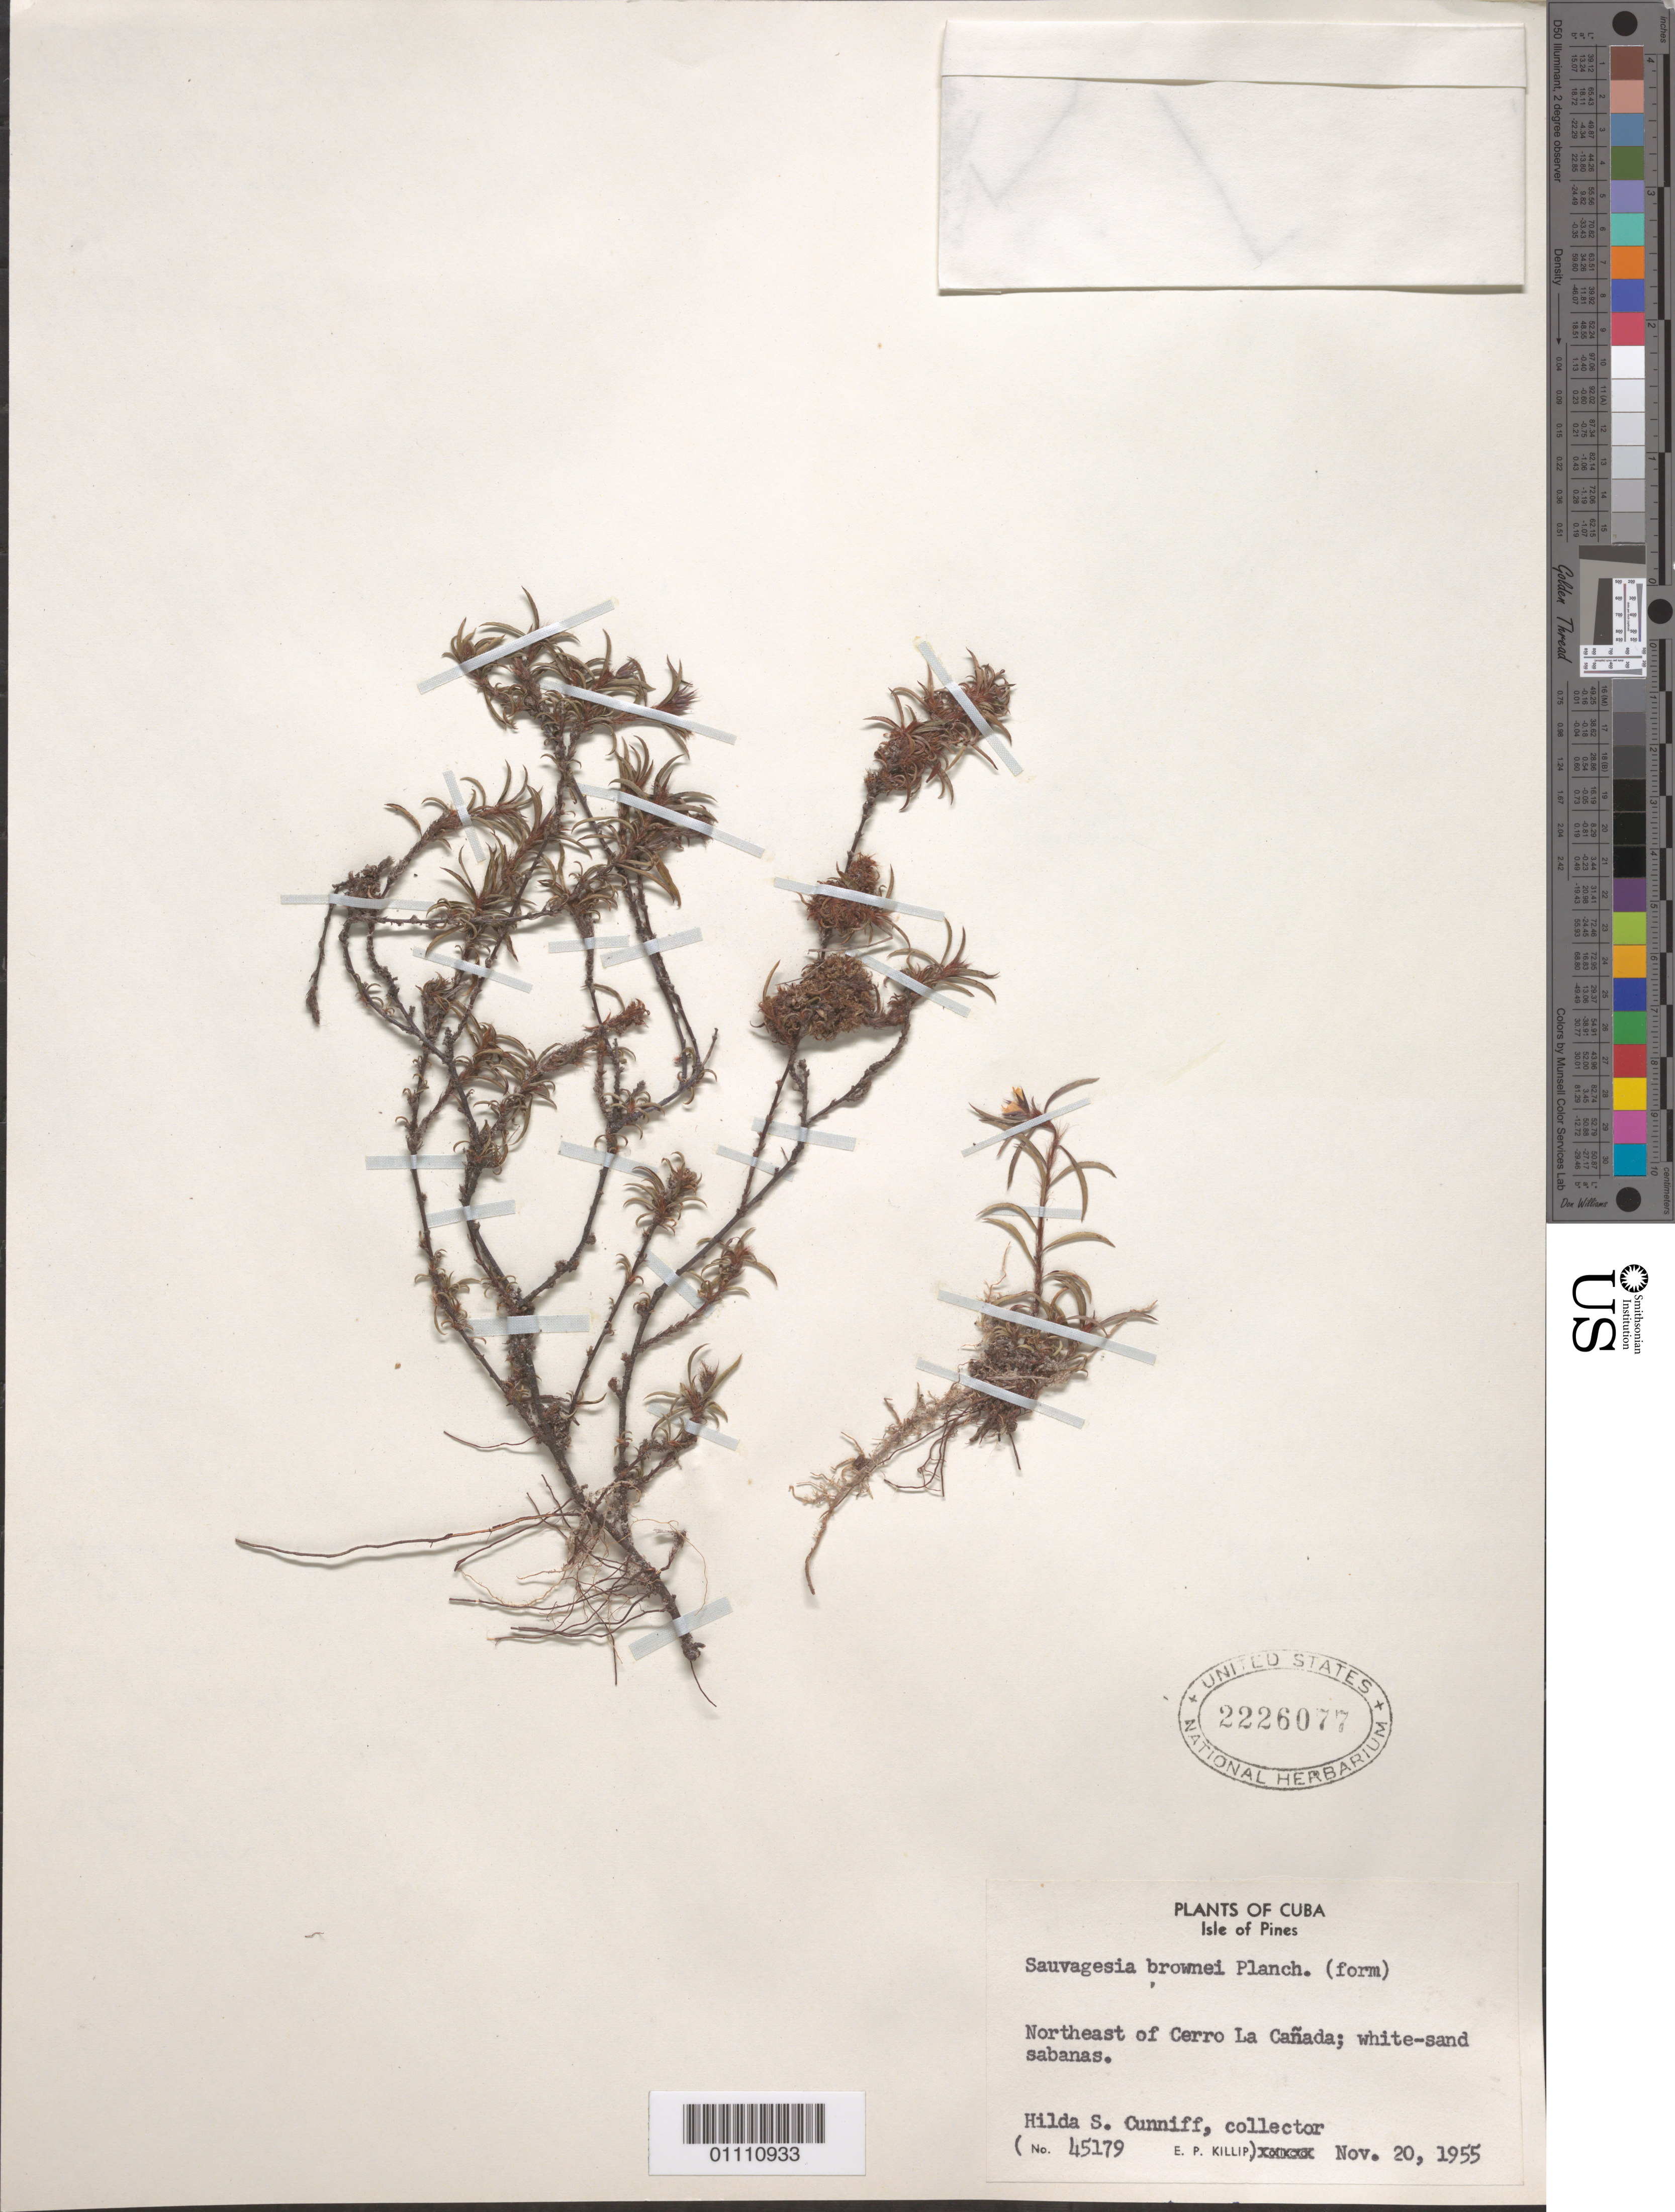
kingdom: Plantae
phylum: Tracheophyta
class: Magnoliopsida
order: Malpighiales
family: Ochnaceae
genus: Sauvagesia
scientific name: Sauvagesia brownei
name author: Planch.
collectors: H. Cunniff & E. P. Killip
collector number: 45179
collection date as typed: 20 Nov 1955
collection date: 1955-11-20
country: Cuba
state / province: Isla de La Juventud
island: Isla de la Juventud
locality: Isle of Pines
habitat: northeast of Cerro La Canada, white sand sabanas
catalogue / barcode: US 2226077